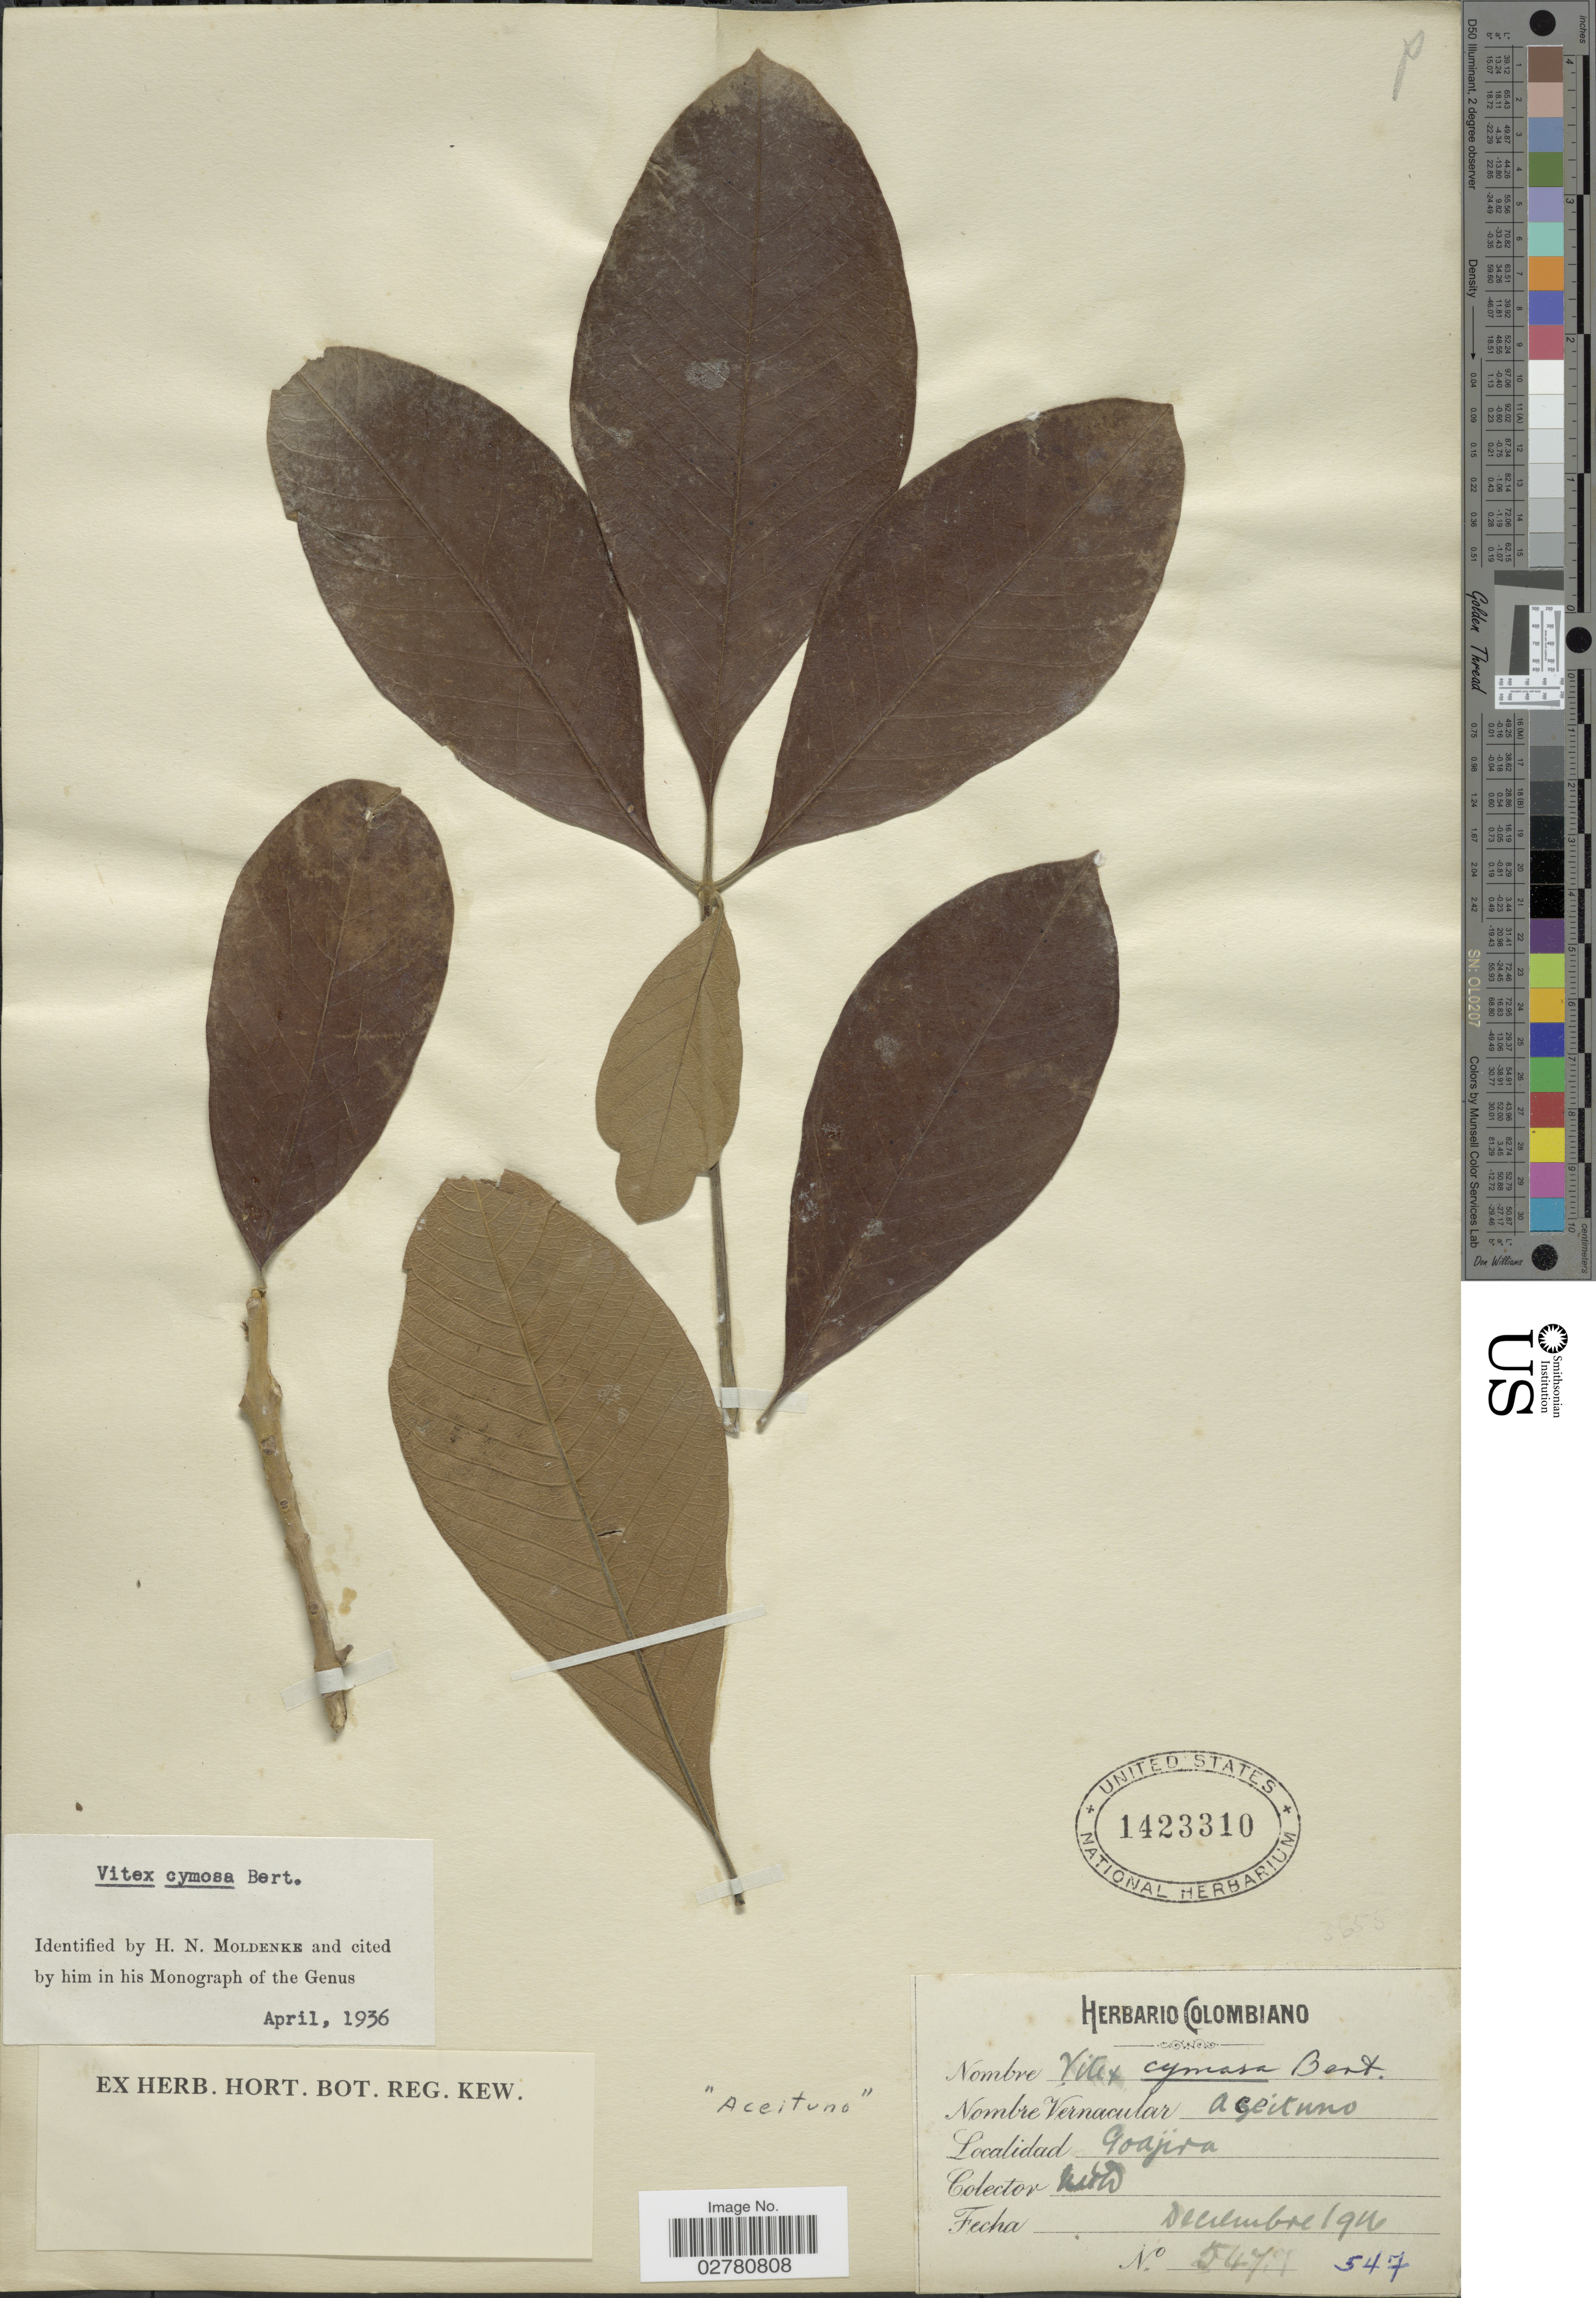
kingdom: Plantae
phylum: Tracheophyta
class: Magnoliopsida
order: Lamiales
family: Lamiaceae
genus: Vitex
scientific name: Vitex cymosa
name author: Bertero ex Spreng.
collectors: M. T. Dawe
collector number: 547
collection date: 1916-12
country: Colombia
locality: Goajira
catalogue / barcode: US 1423310